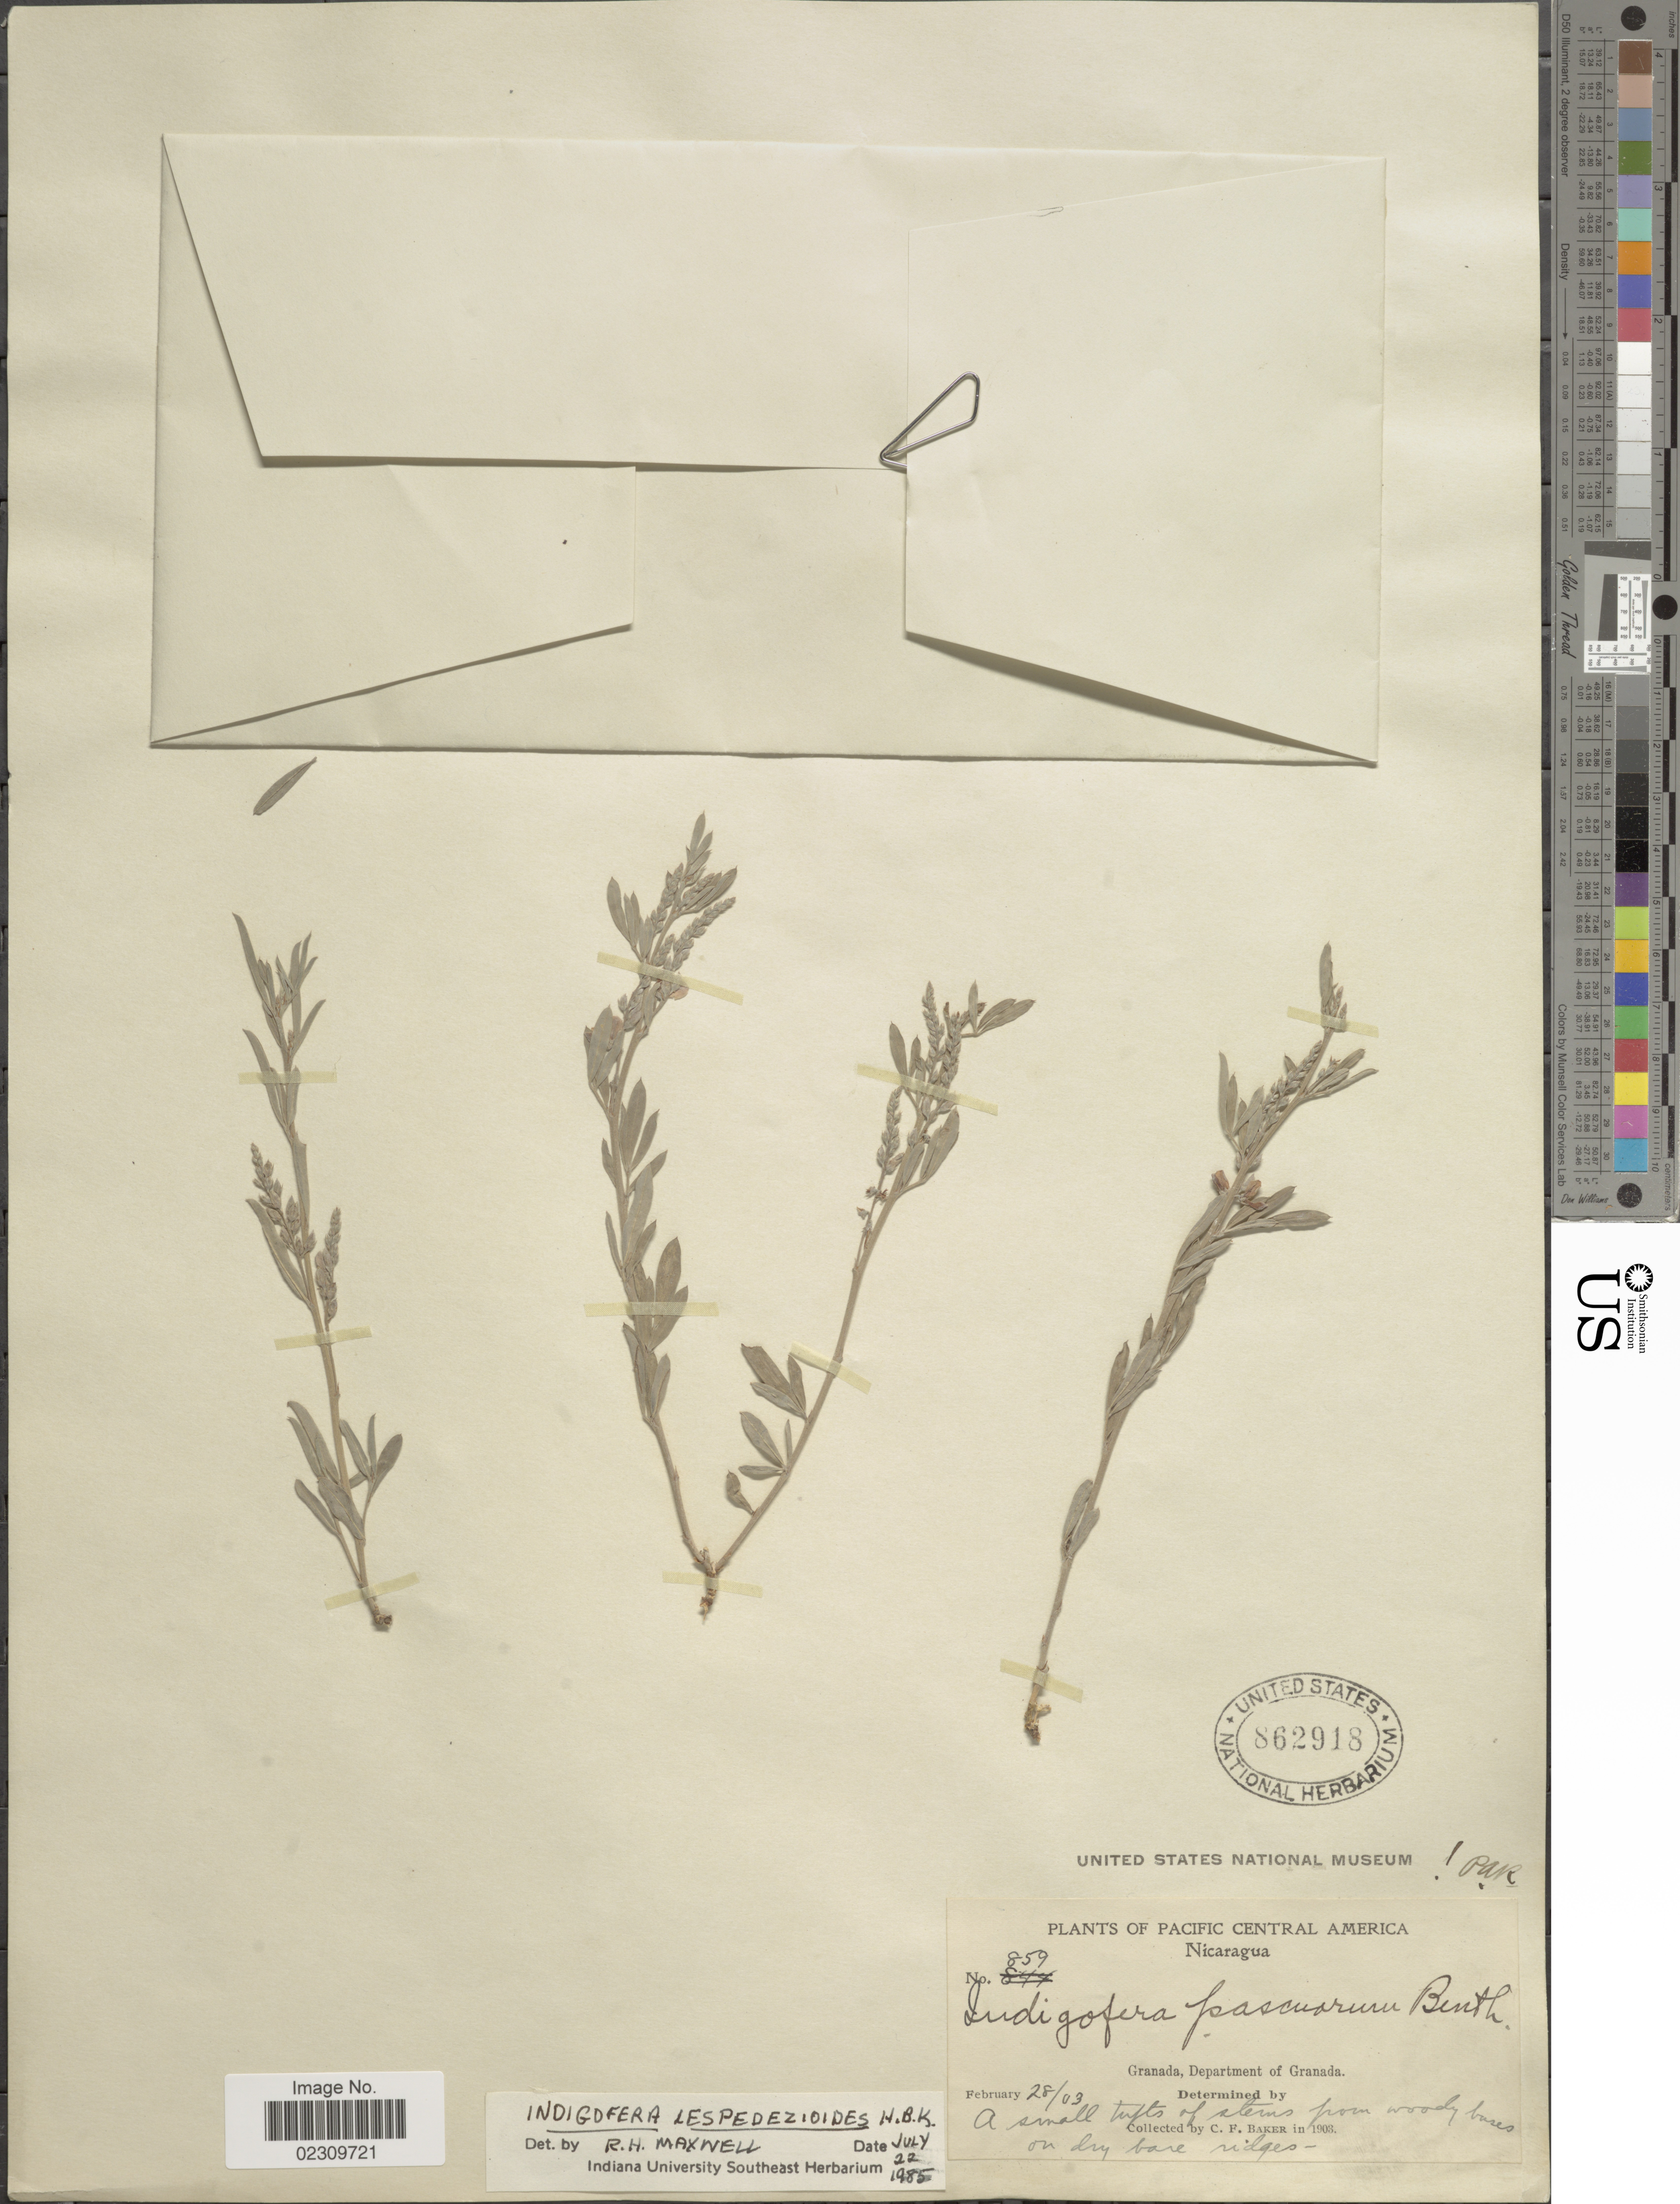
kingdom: Plantae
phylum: Tracheophyta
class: Magnoliopsida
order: Fabales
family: Fabaceae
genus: Indigofera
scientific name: Indigofera lespedezioides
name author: Kunth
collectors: C. F. Baker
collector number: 859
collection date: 1903-02-28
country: Nicaragua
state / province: Granada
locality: Pacific Central. America. Granada, Department of Granada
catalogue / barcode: US 862918